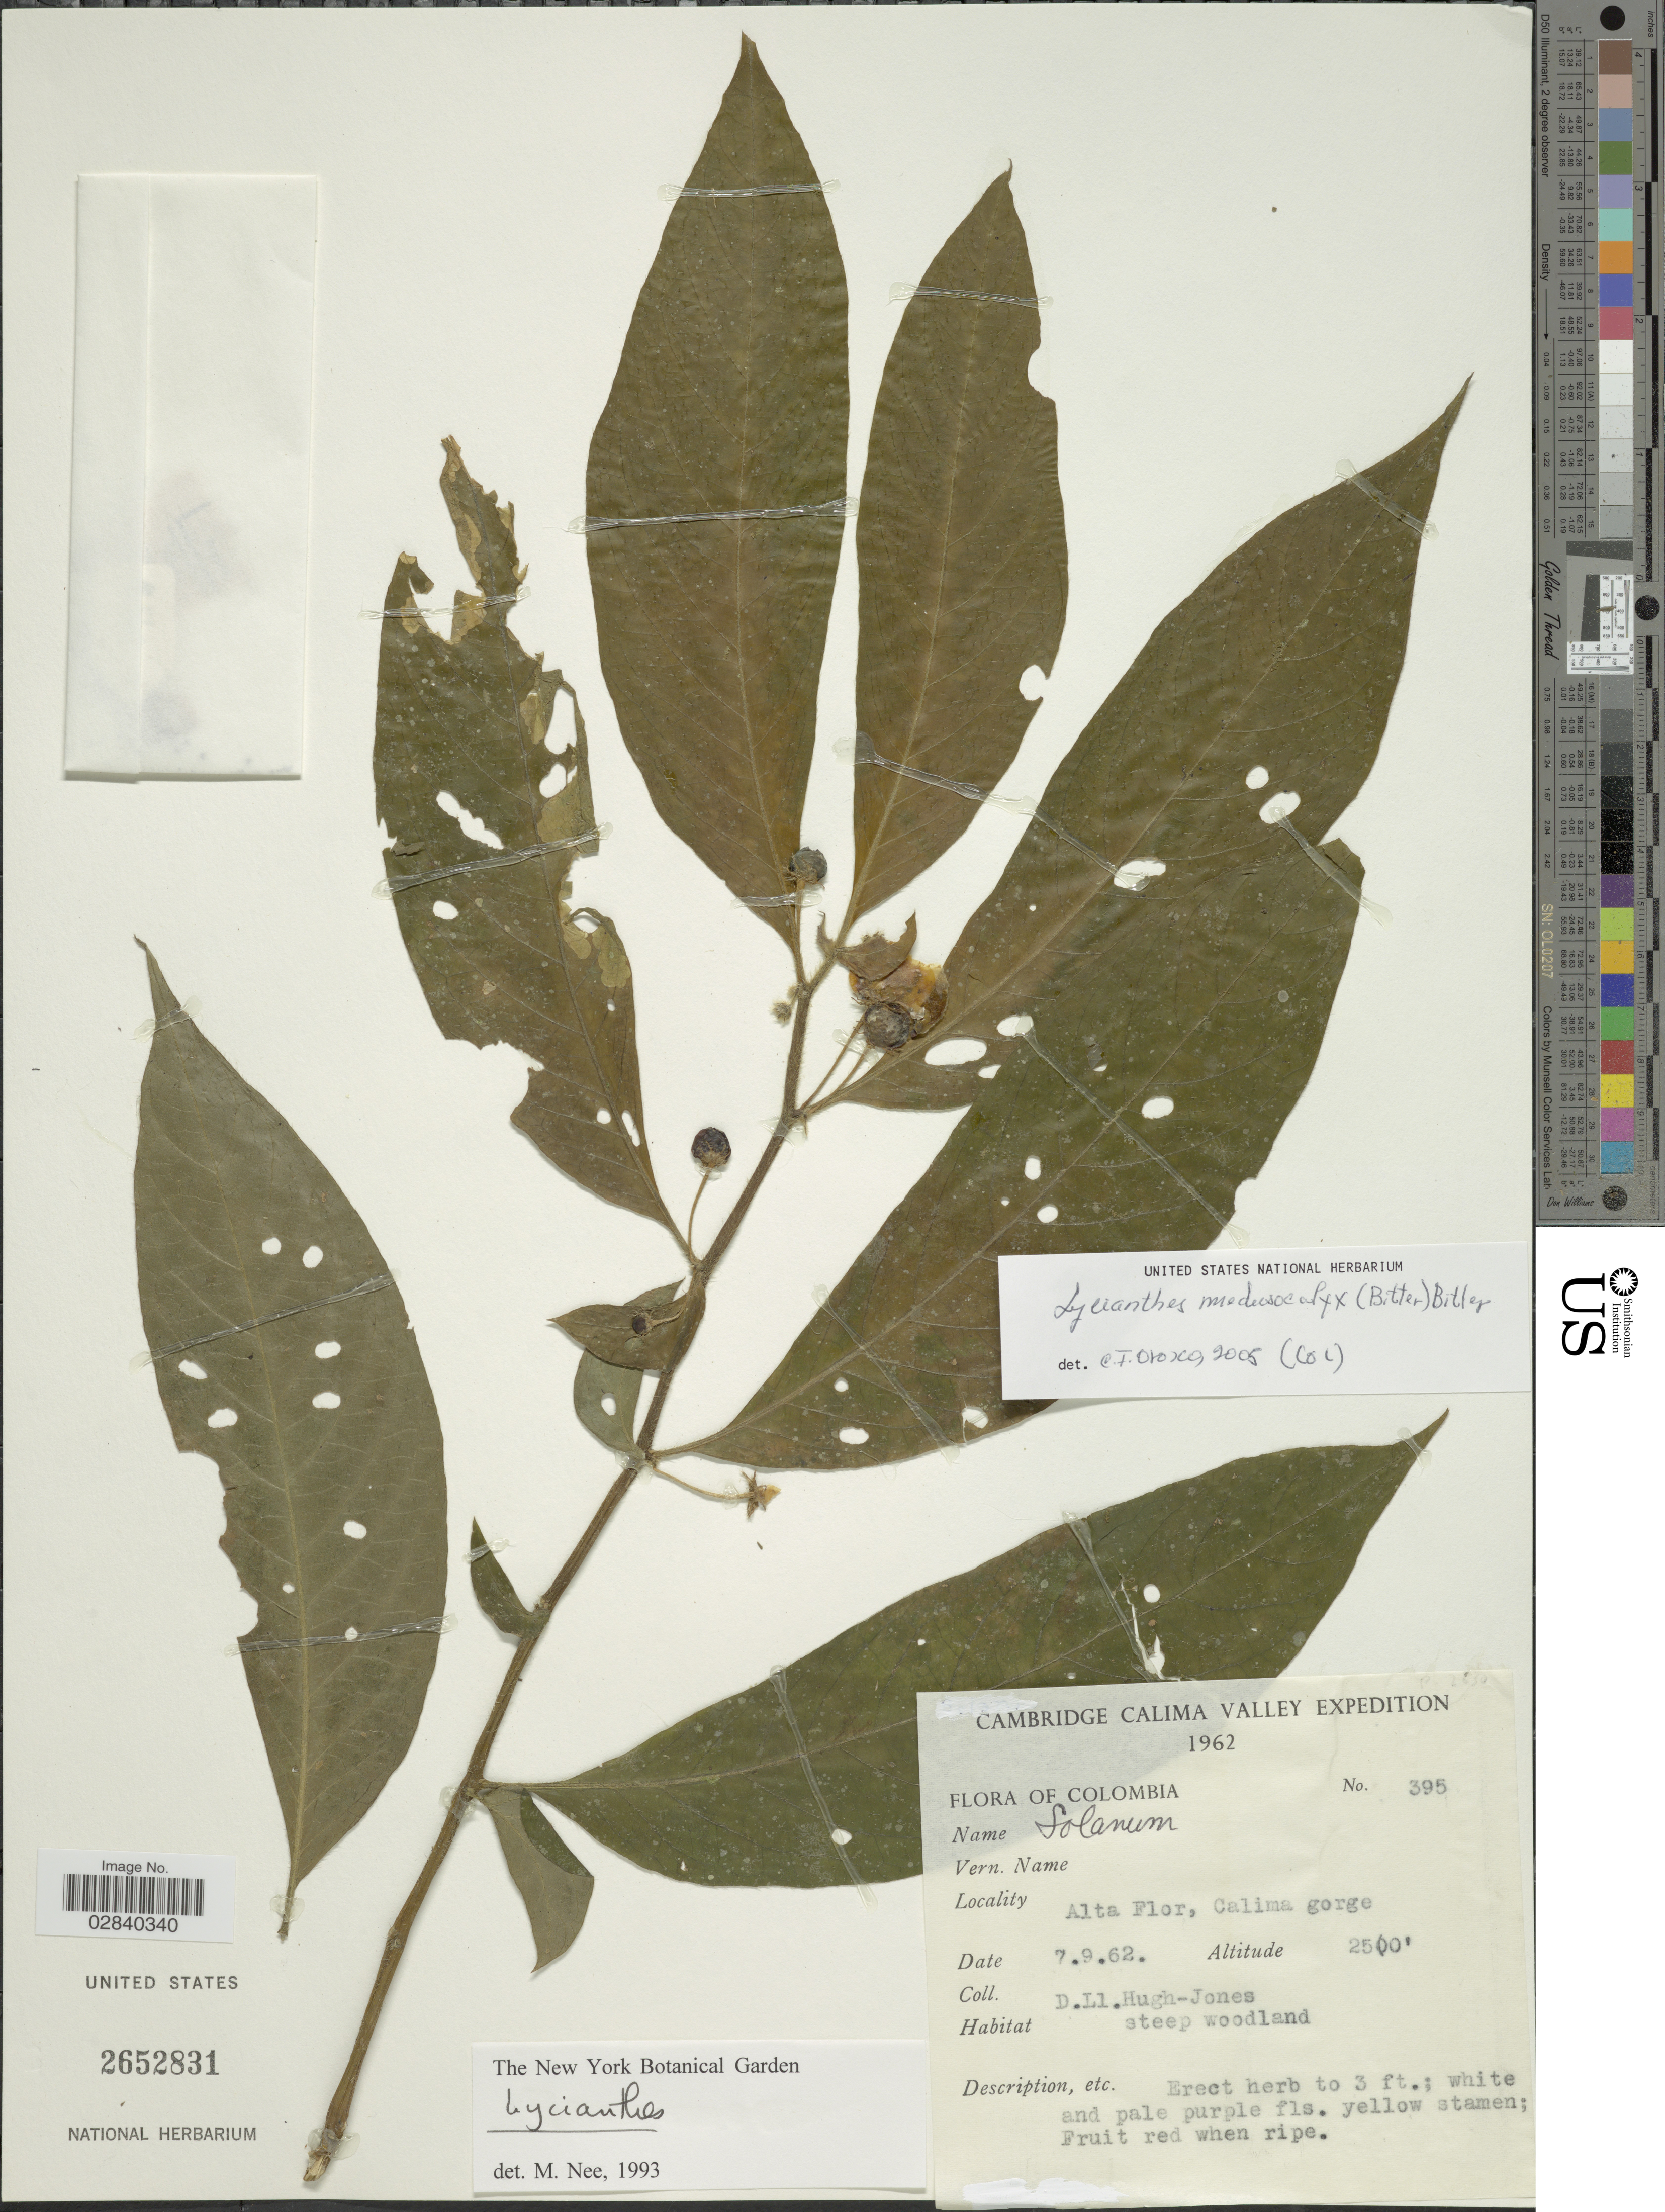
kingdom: Plantae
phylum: Tracheophyta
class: Magnoliopsida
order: Solanales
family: Solanaceae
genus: Lycianthes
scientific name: Lycianthes medusocalyx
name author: (Bitter) Bitter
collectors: D. Hugh-Jones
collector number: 395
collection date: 1962-09-07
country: Colombia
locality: Alta Flor, Calima gorge. Calima Valley.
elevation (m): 762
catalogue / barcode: US 2652831